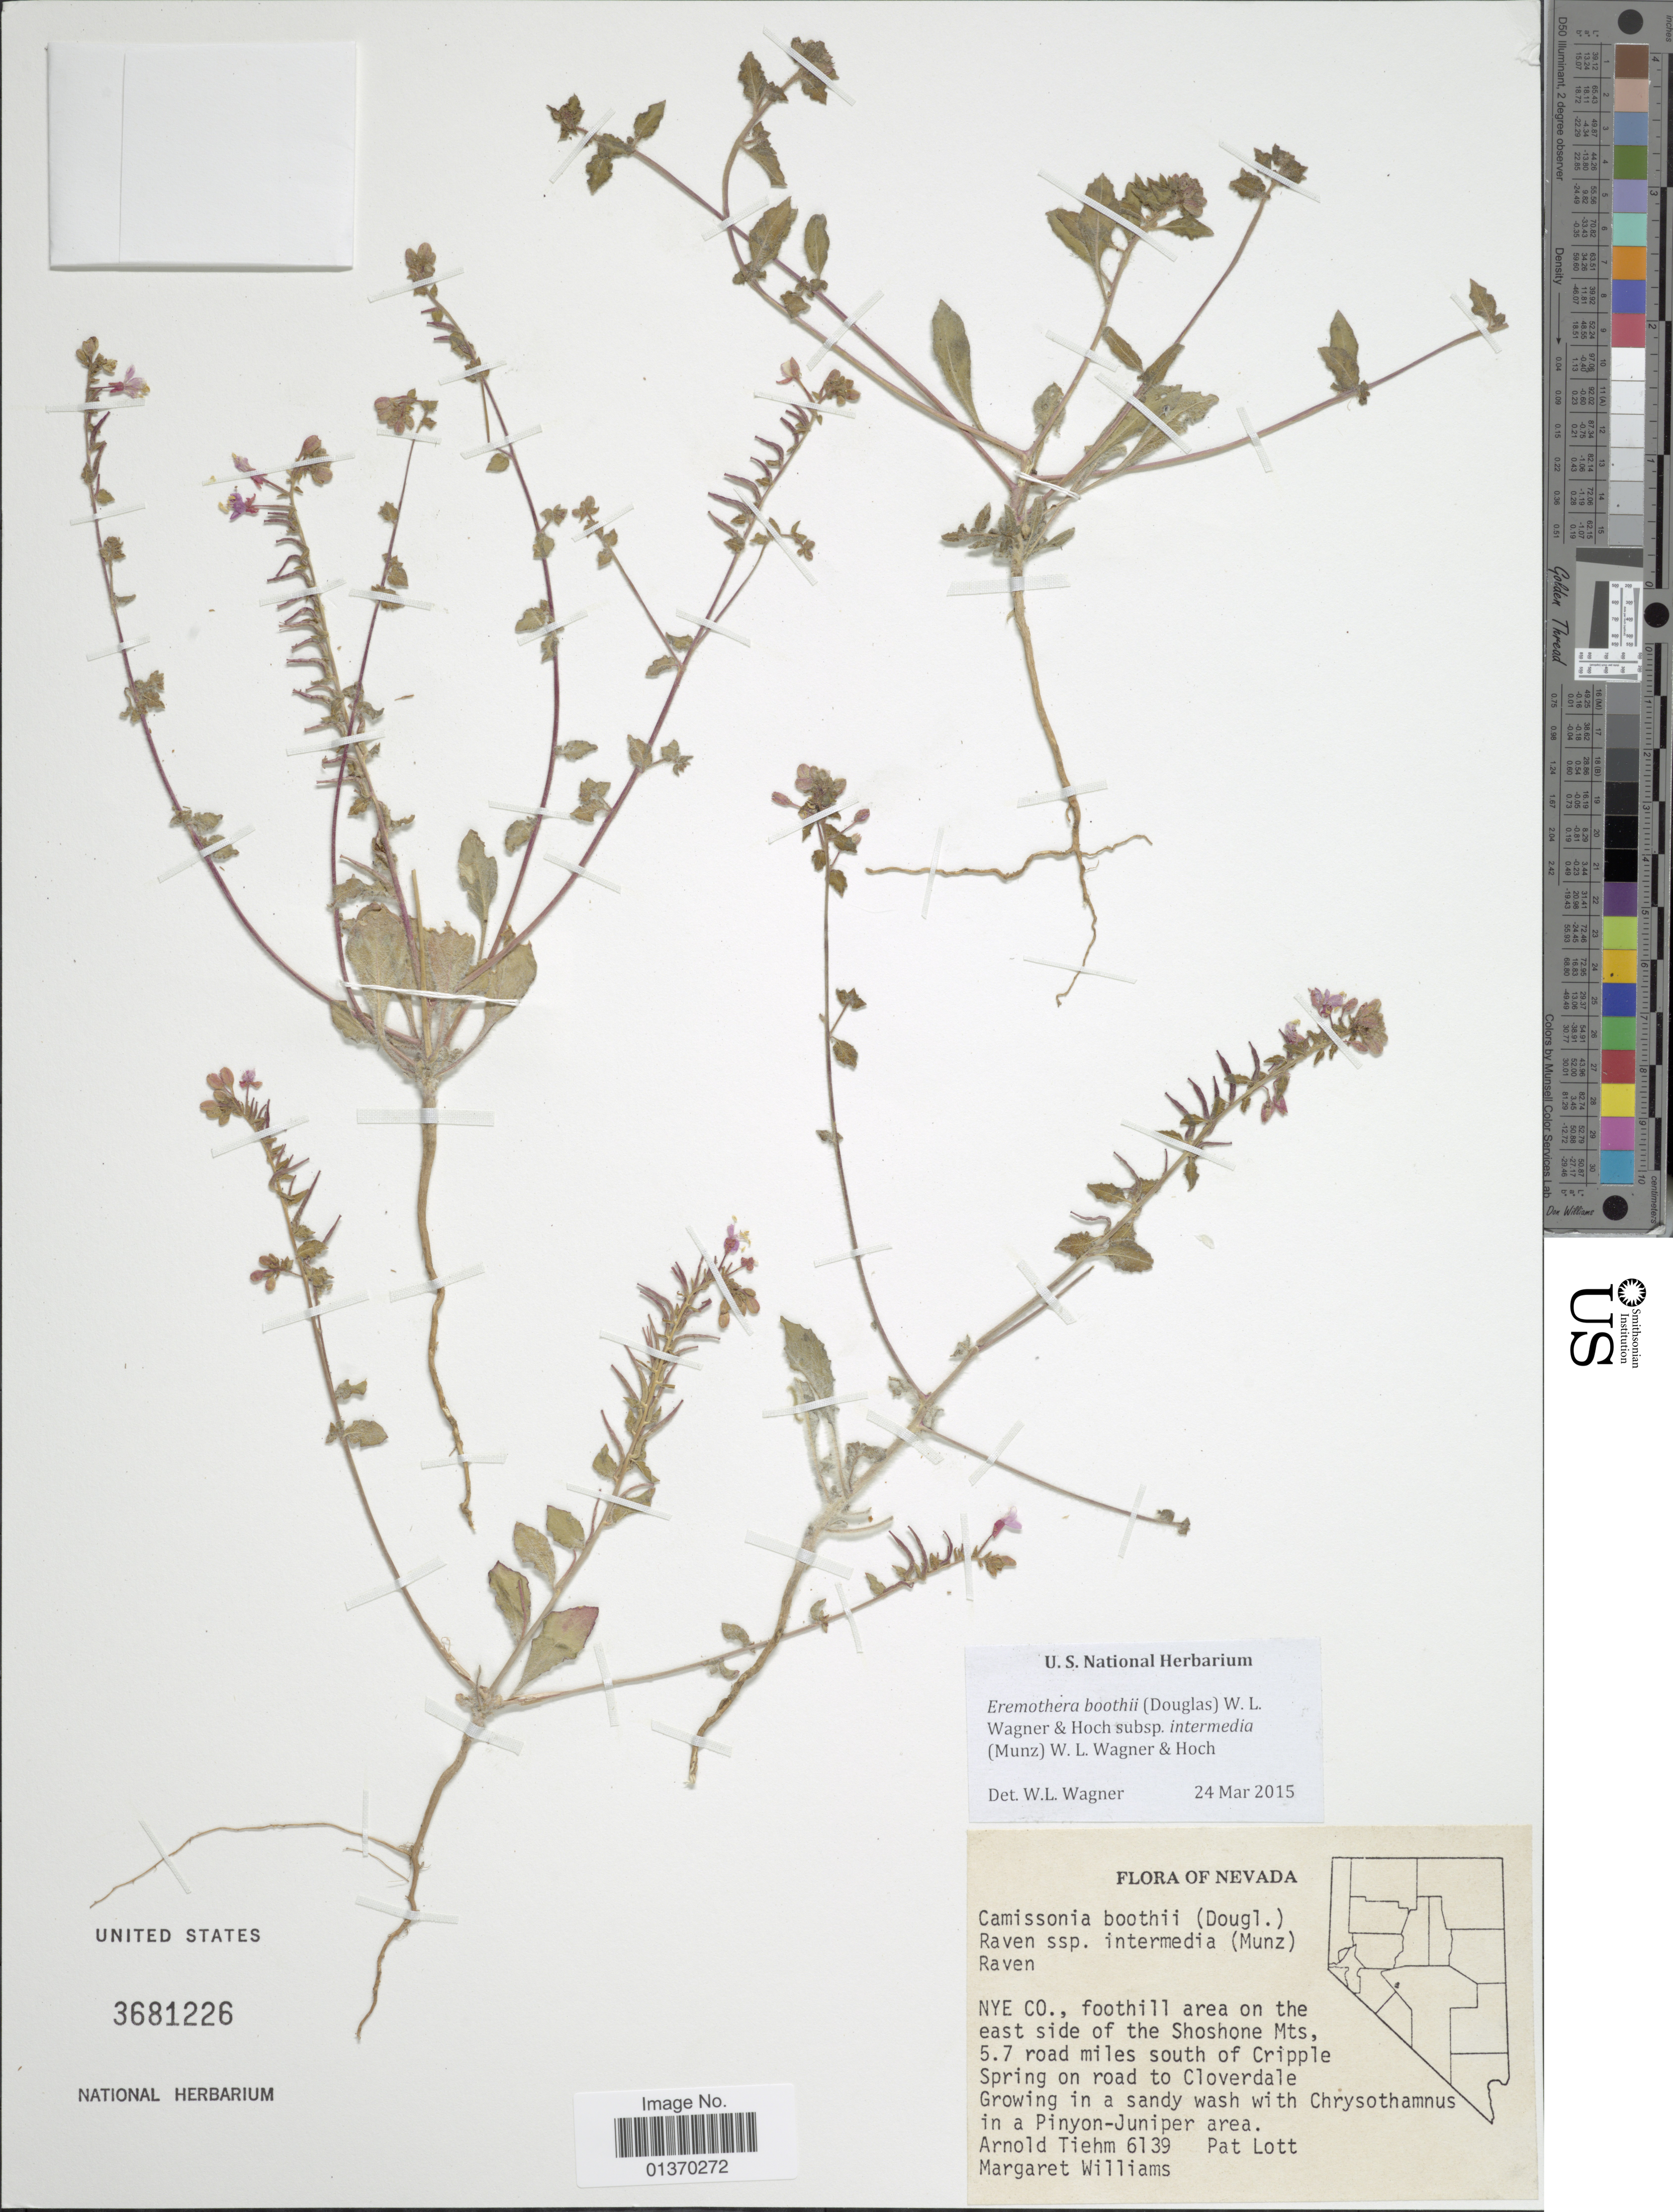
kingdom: Plantae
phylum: Tracheophyta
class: Magnoliopsida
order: Myrtales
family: Onagraceae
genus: Eremothera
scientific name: Eremothera boothii subsp. intermedia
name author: (Munz) W.L. Wagner & Hoch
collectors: A. Tiehm, P. Lott & Mr. Williams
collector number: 6139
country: United States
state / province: Nevada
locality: Nye Co., foothill area on the east side of the Shoshone Mts, 5.7 road miles south of Cripple Spring on road to Cloverdale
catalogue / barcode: US 3681226